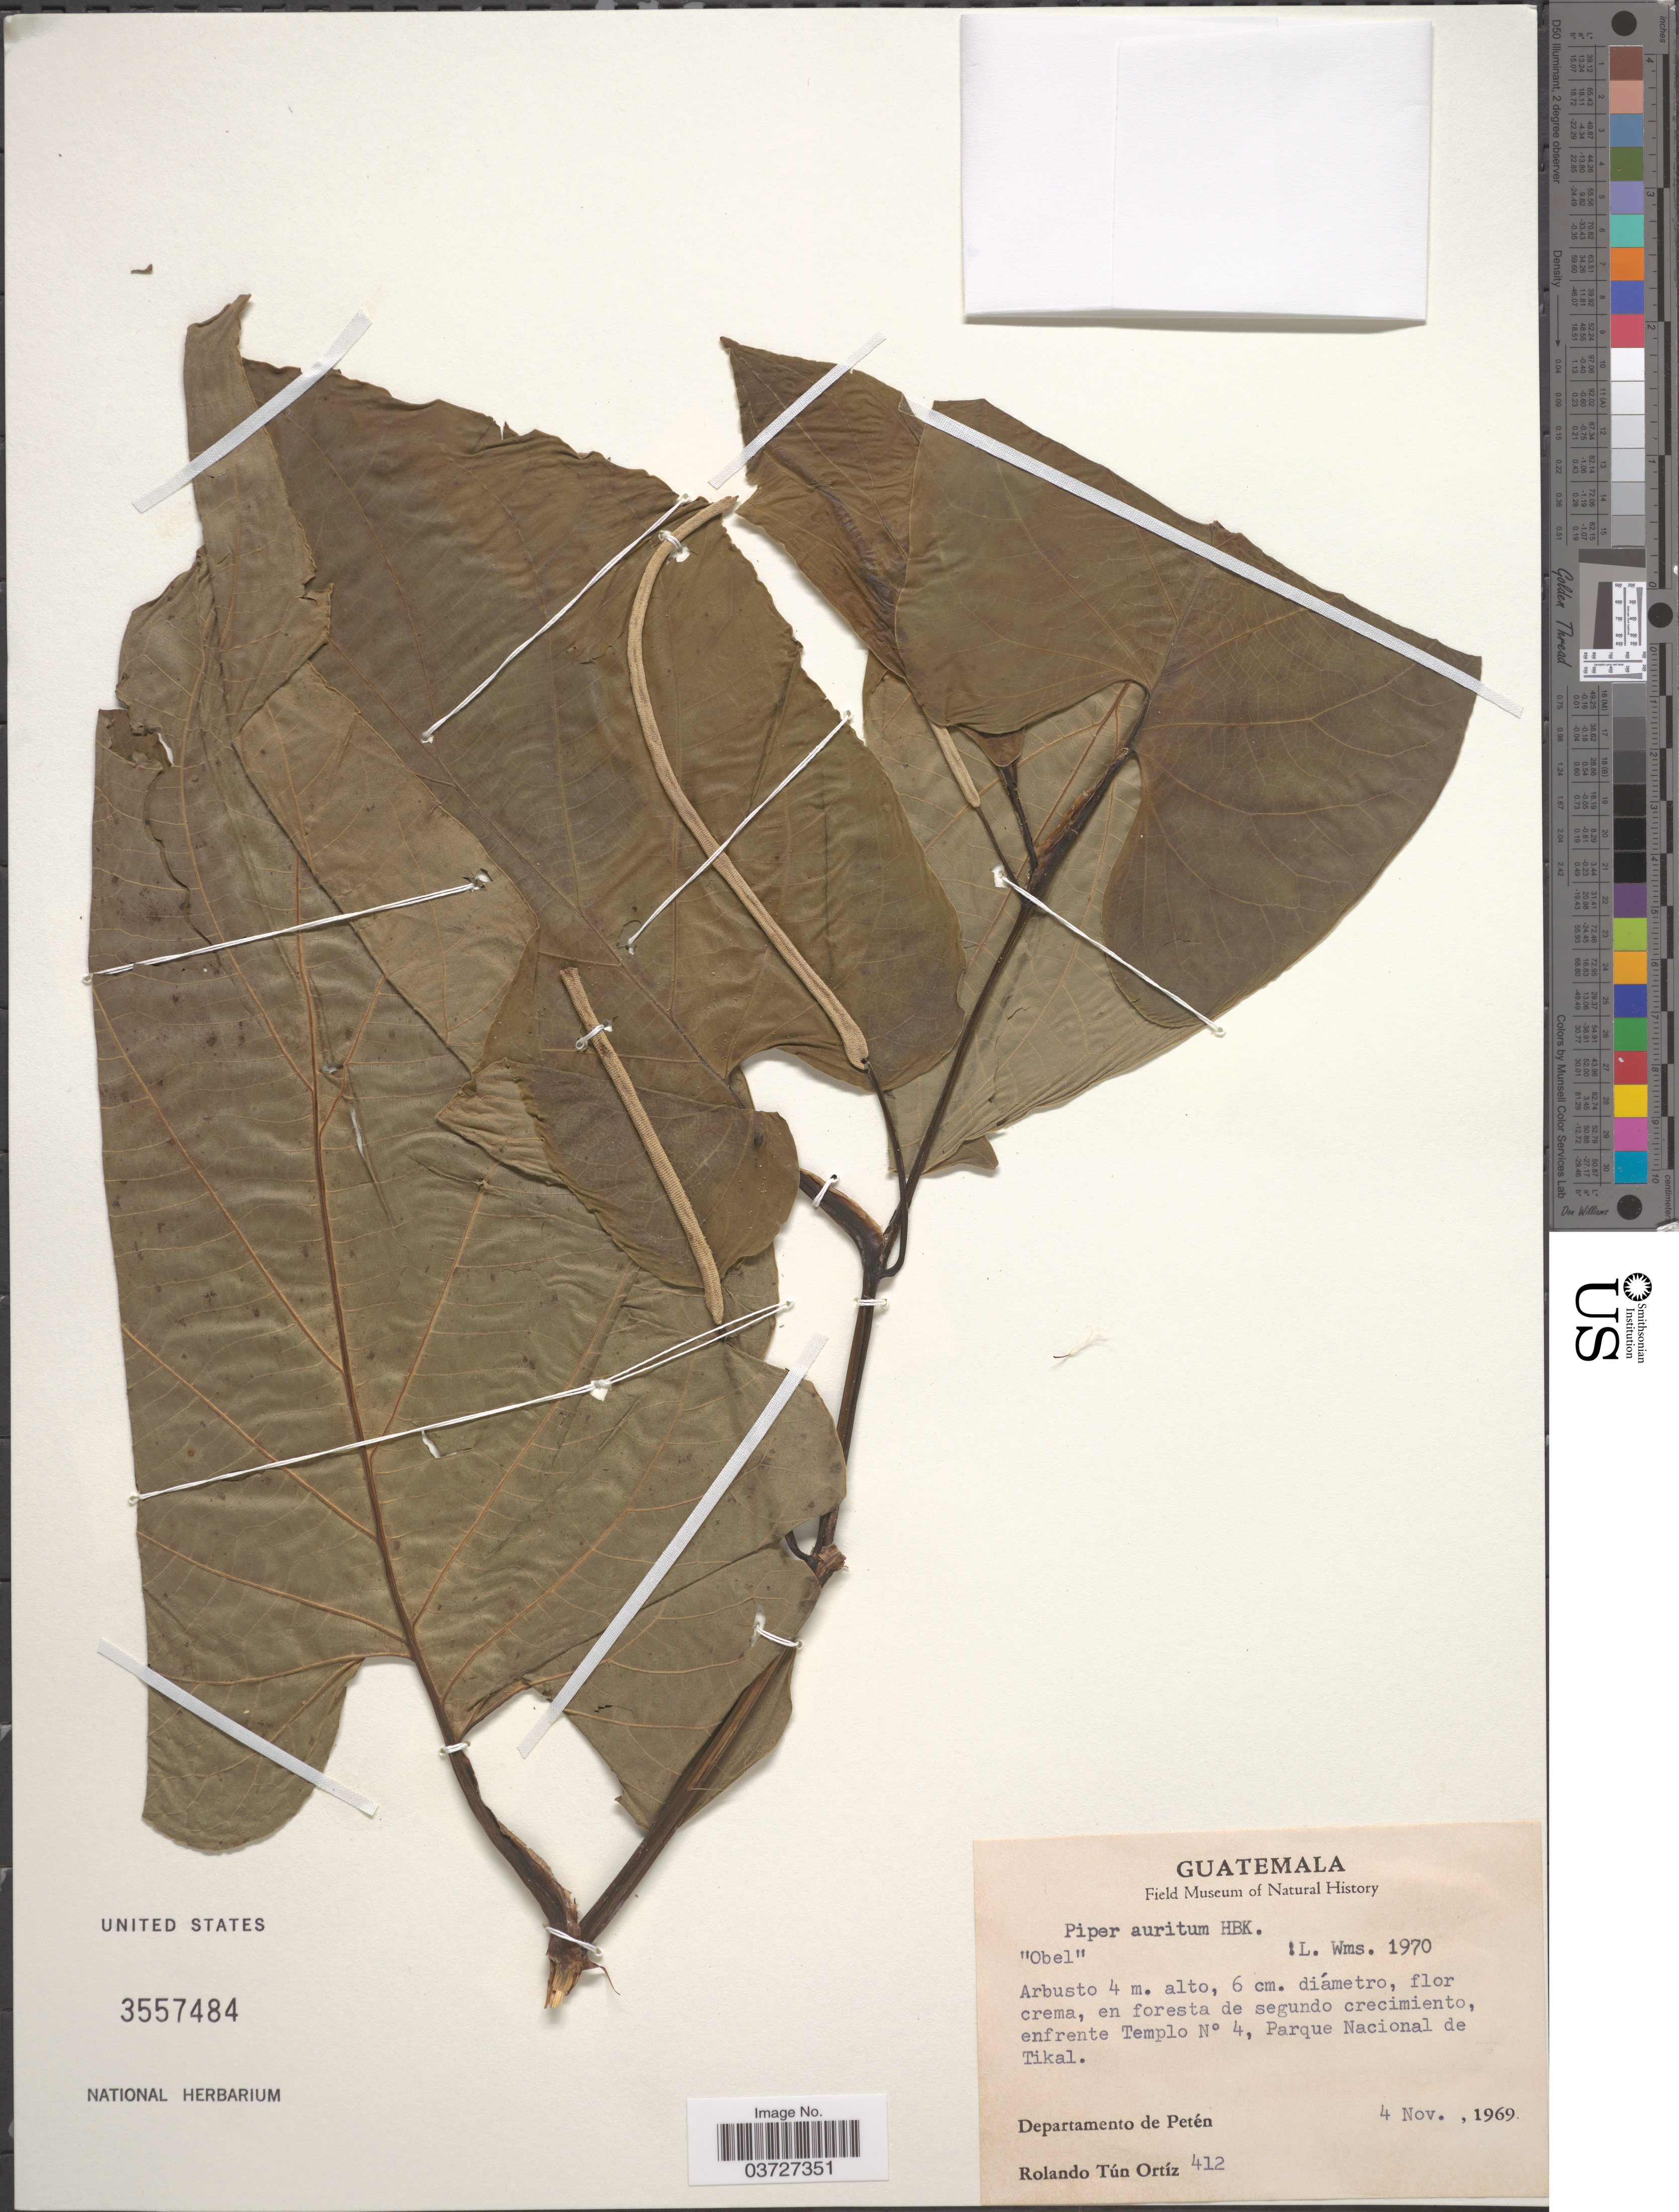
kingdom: Plantae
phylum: Tracheophyta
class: Magnoliopsida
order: Piperales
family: Piperaceae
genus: Piper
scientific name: Piper auritum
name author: Kunth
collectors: R. T. Ortíz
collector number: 412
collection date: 1969-11-04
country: Guatemala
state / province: El Peten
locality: Obel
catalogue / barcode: US 3557484